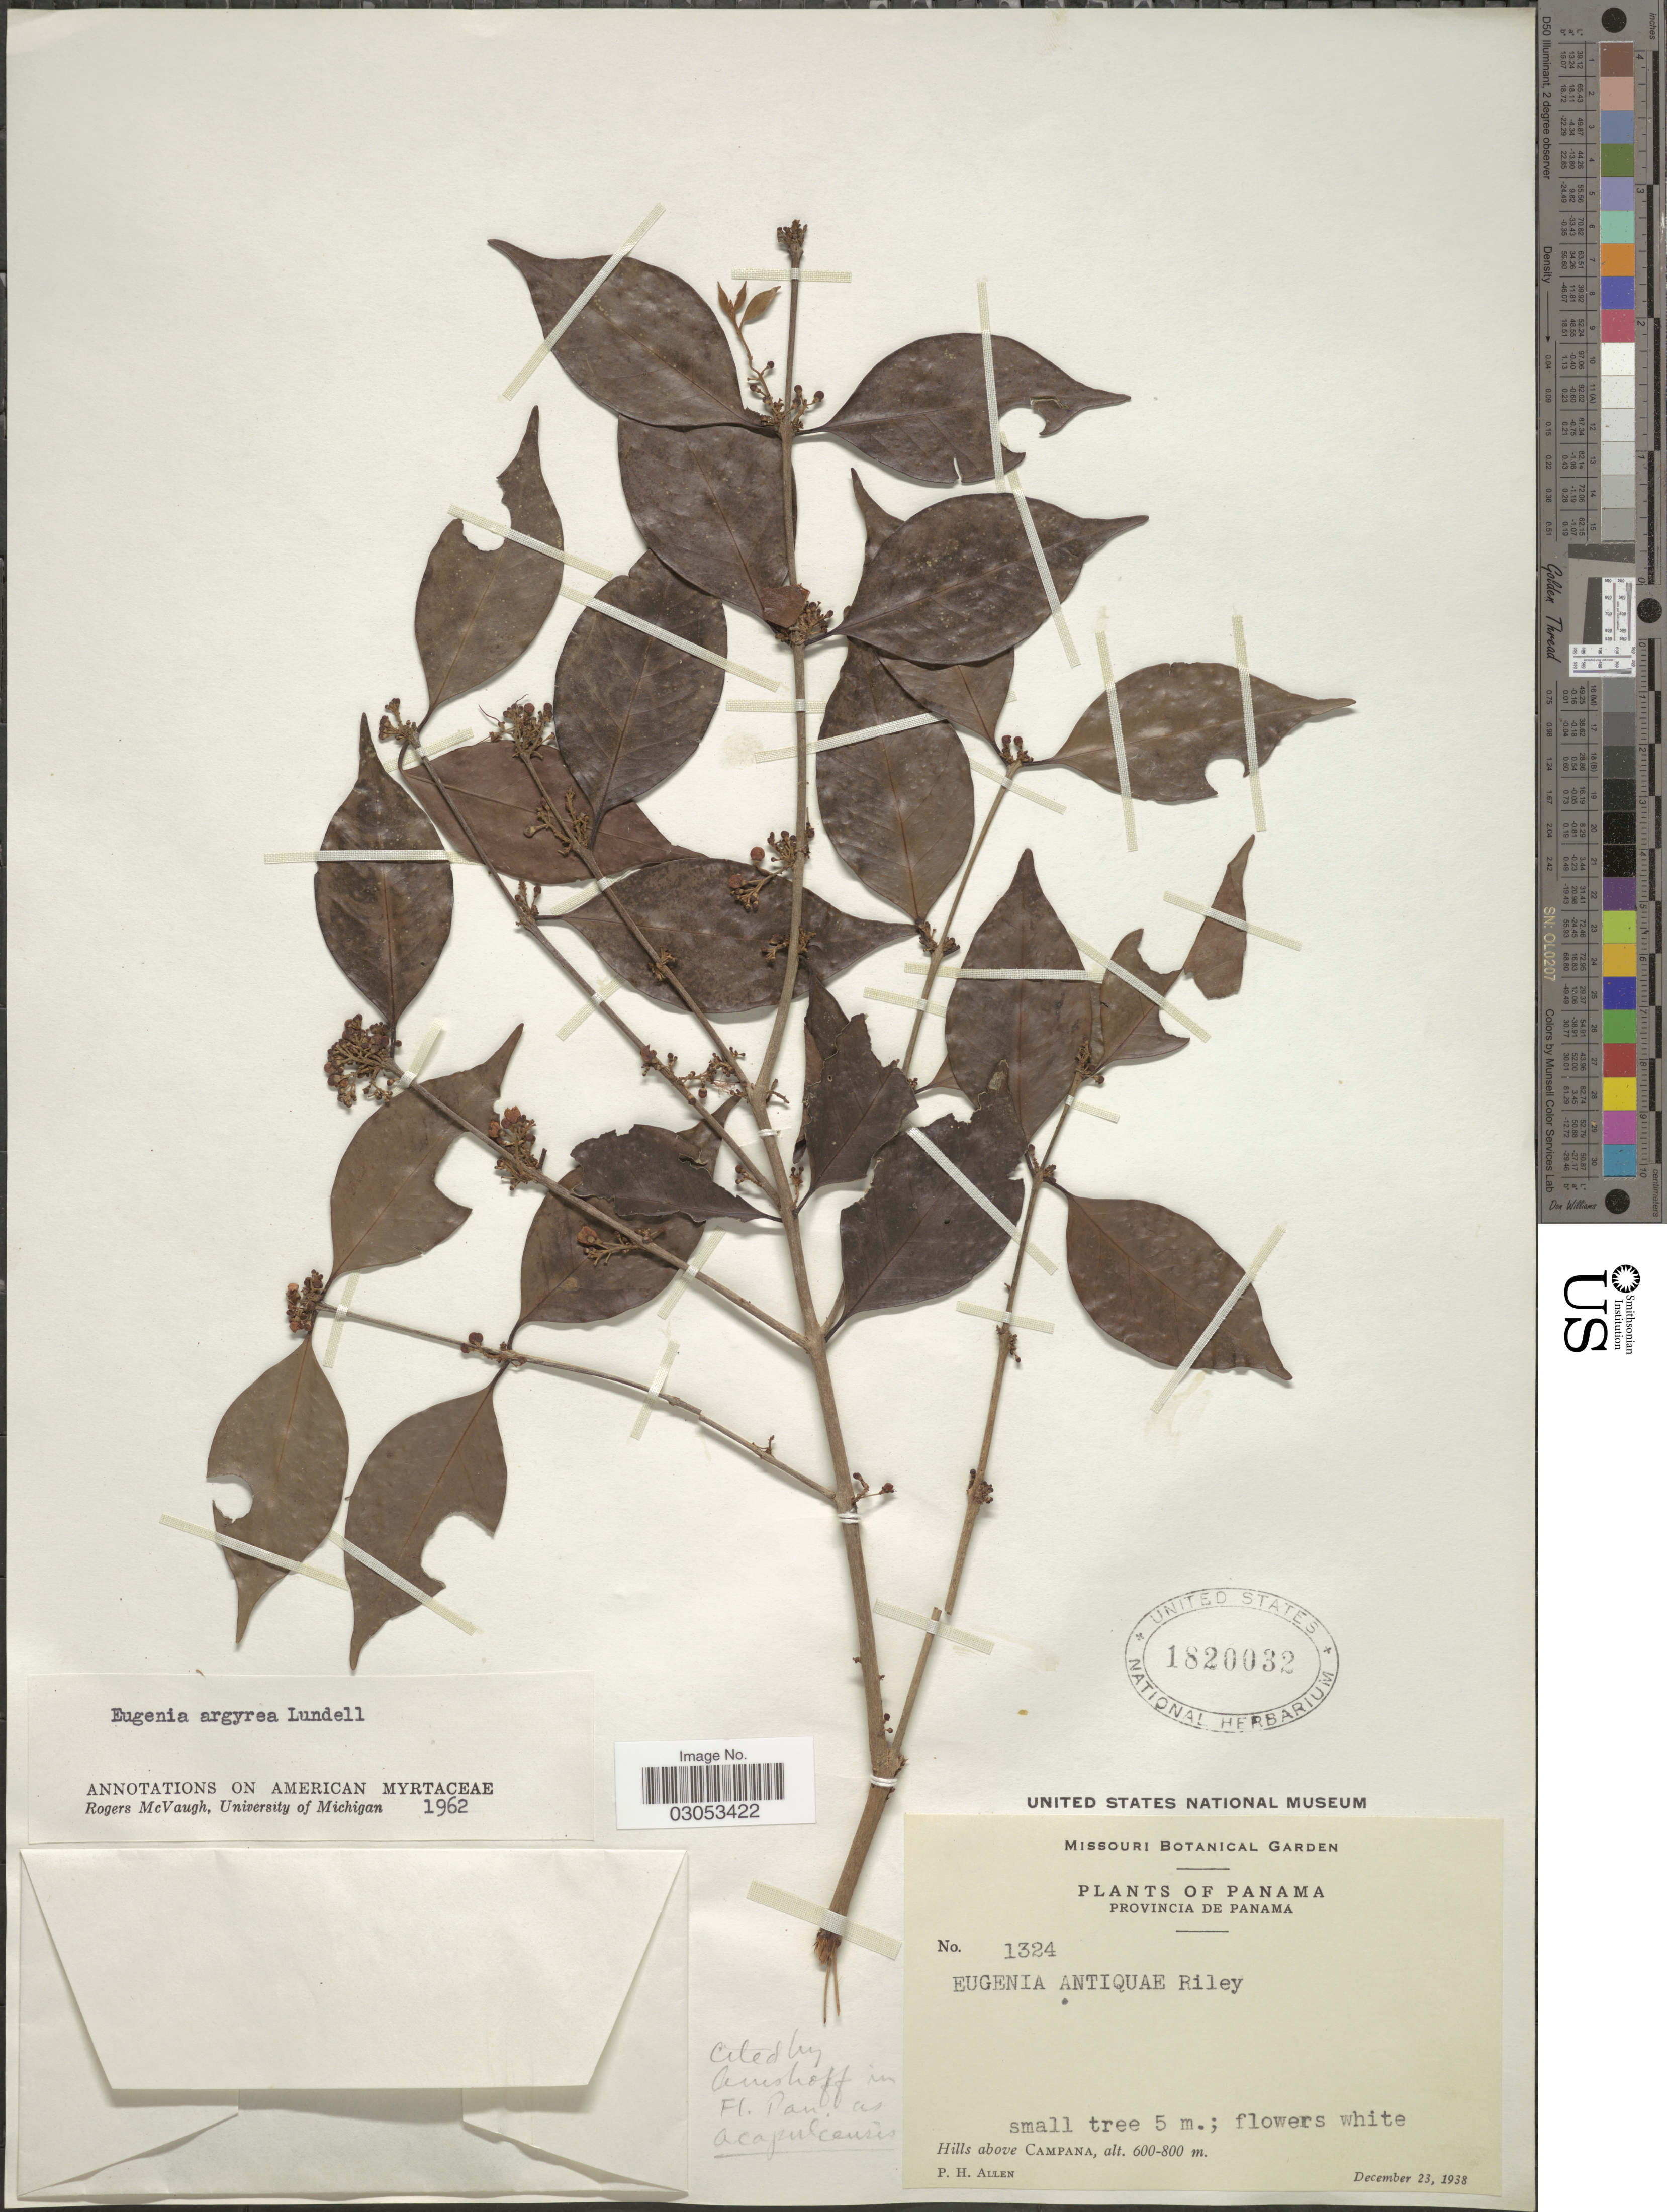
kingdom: Plantae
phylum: Tracheophyta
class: Magnoliopsida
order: Myrtales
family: Myrtaceae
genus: Eugenia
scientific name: Eugenia austin-smithii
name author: Standl.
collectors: P. H. Allen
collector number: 1324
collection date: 1938-12-23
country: Panama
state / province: Panamá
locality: Provincia de Panama. Hills above Campana.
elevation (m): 600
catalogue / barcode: US 1820032